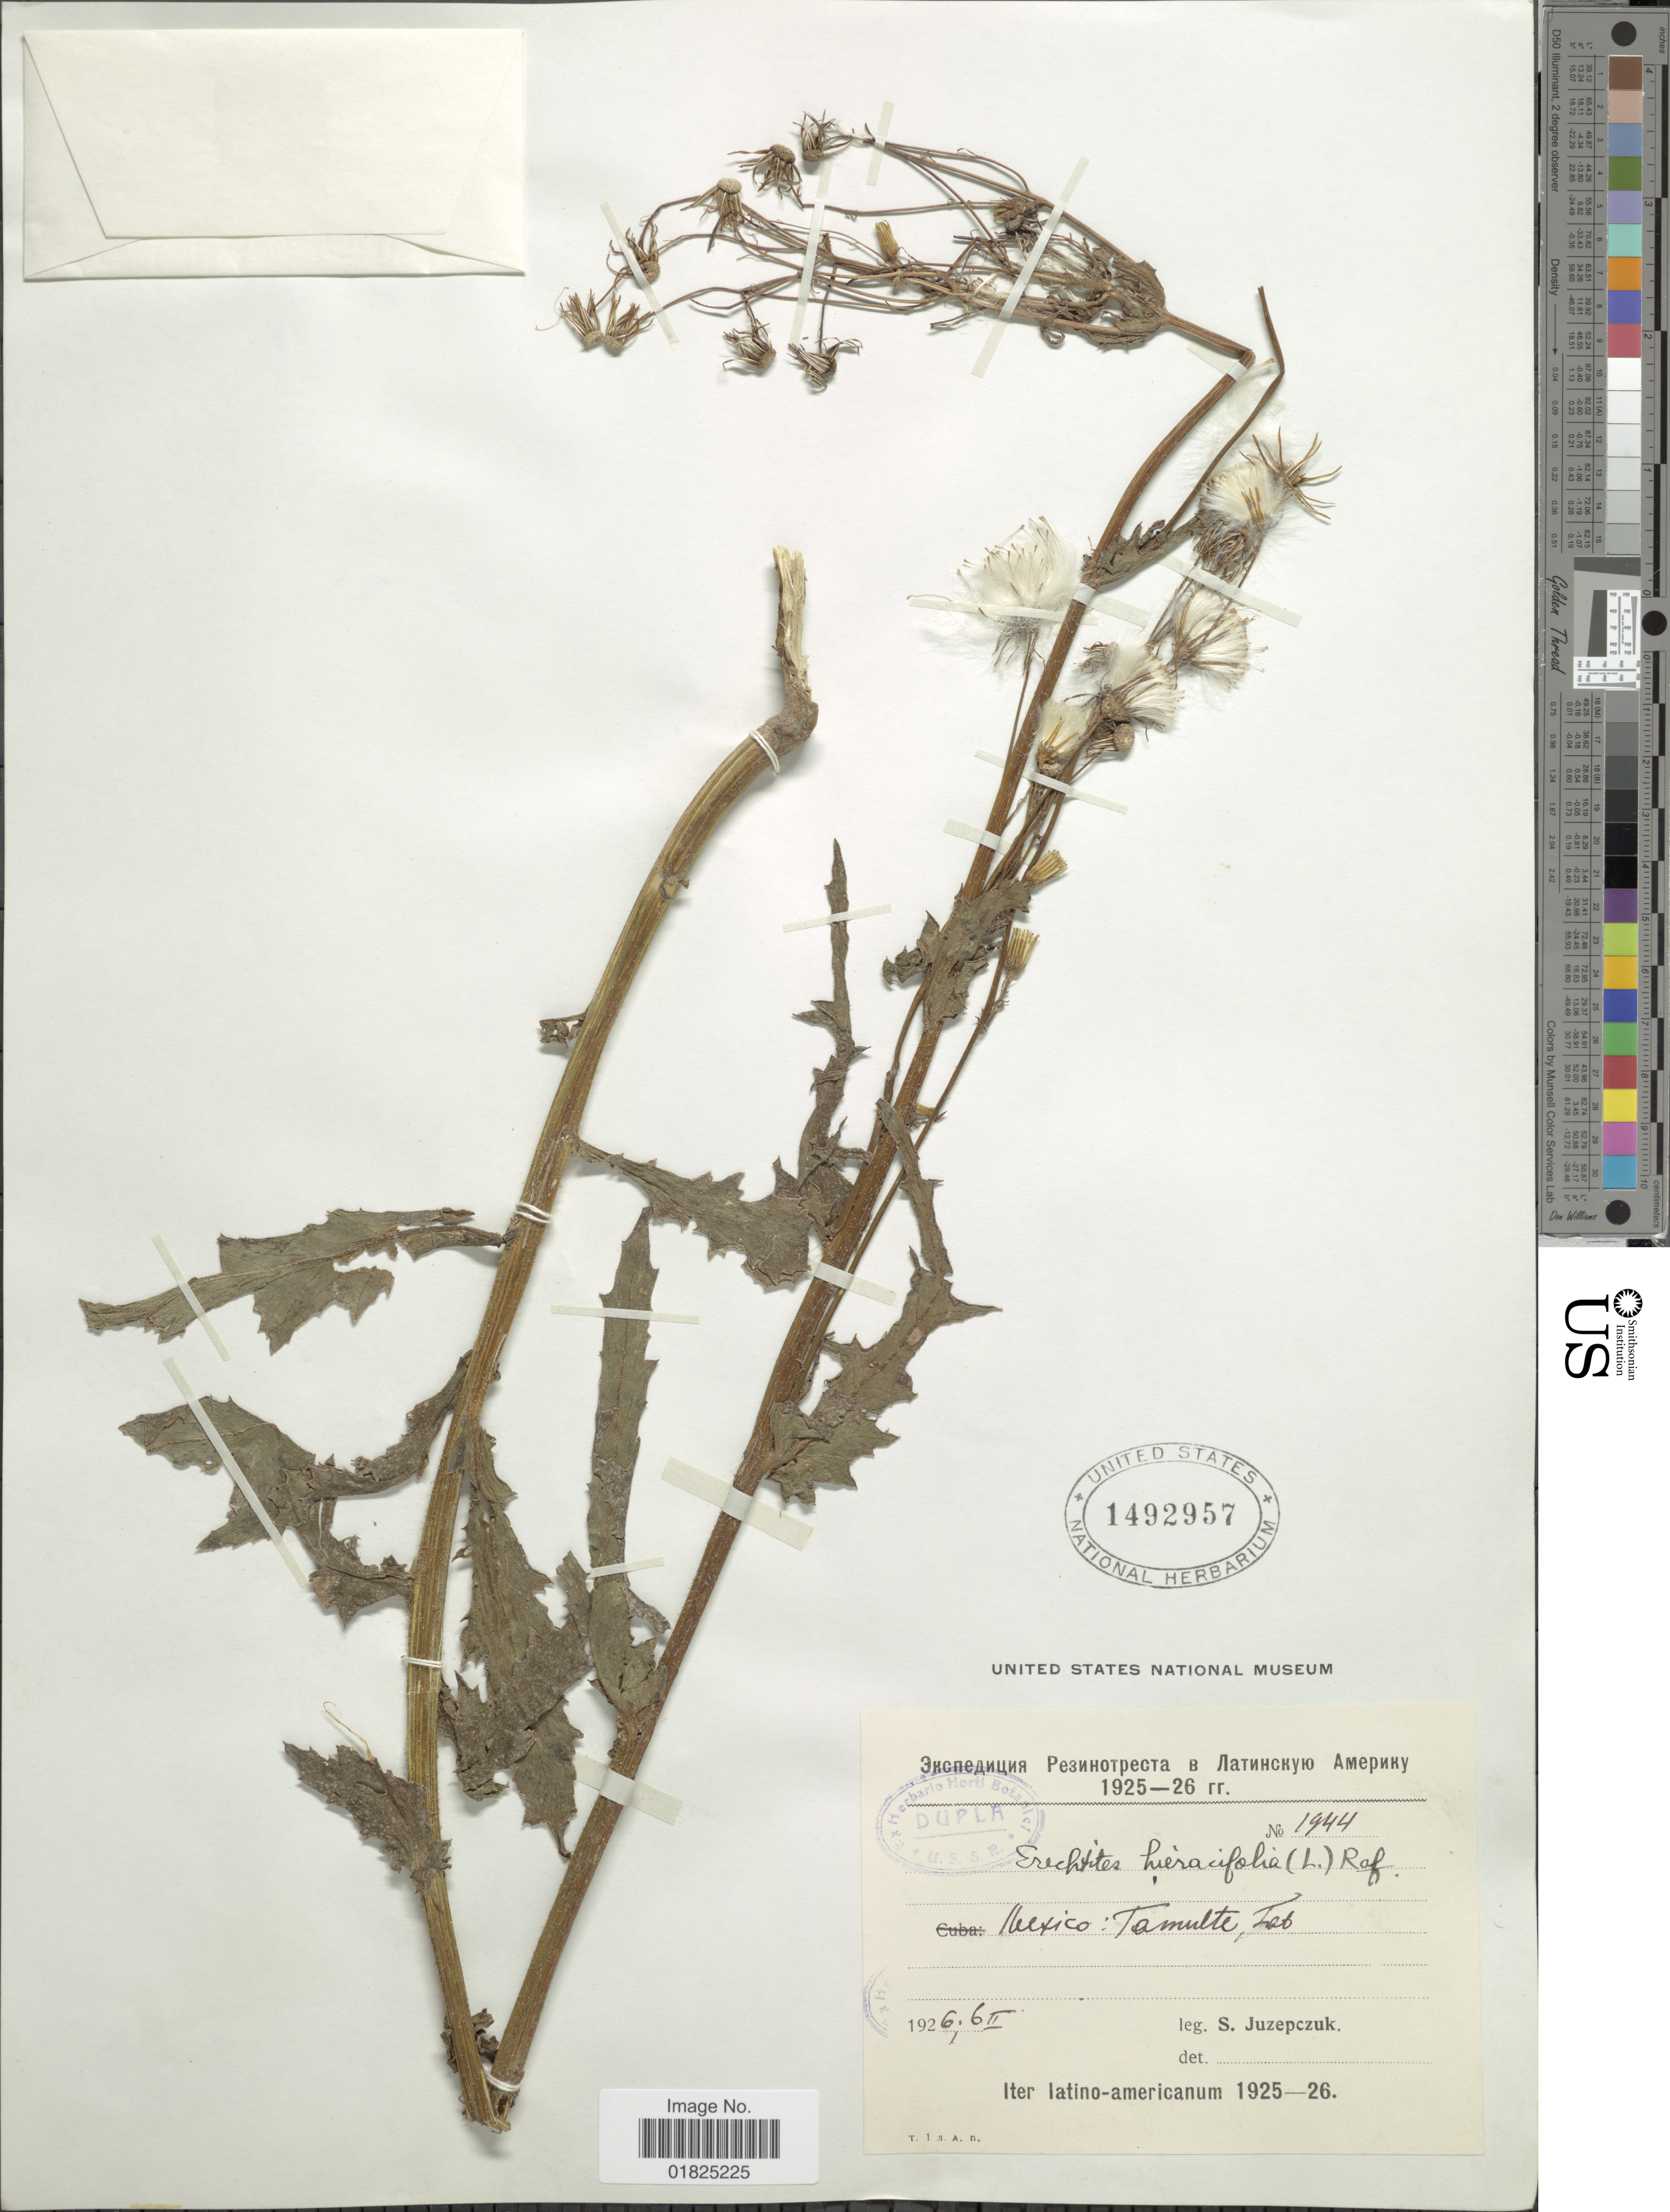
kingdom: Plantae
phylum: Tracheophyta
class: Magnoliopsida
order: Asterales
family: Asteraceae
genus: Erechtites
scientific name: Erechtites hieraciifolius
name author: (L.) Raf. ex DC.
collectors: S. V. Juzepczuk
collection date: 1926-02-06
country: Mexico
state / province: Tabasco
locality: Tamulte, Tab.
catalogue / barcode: US 1492957